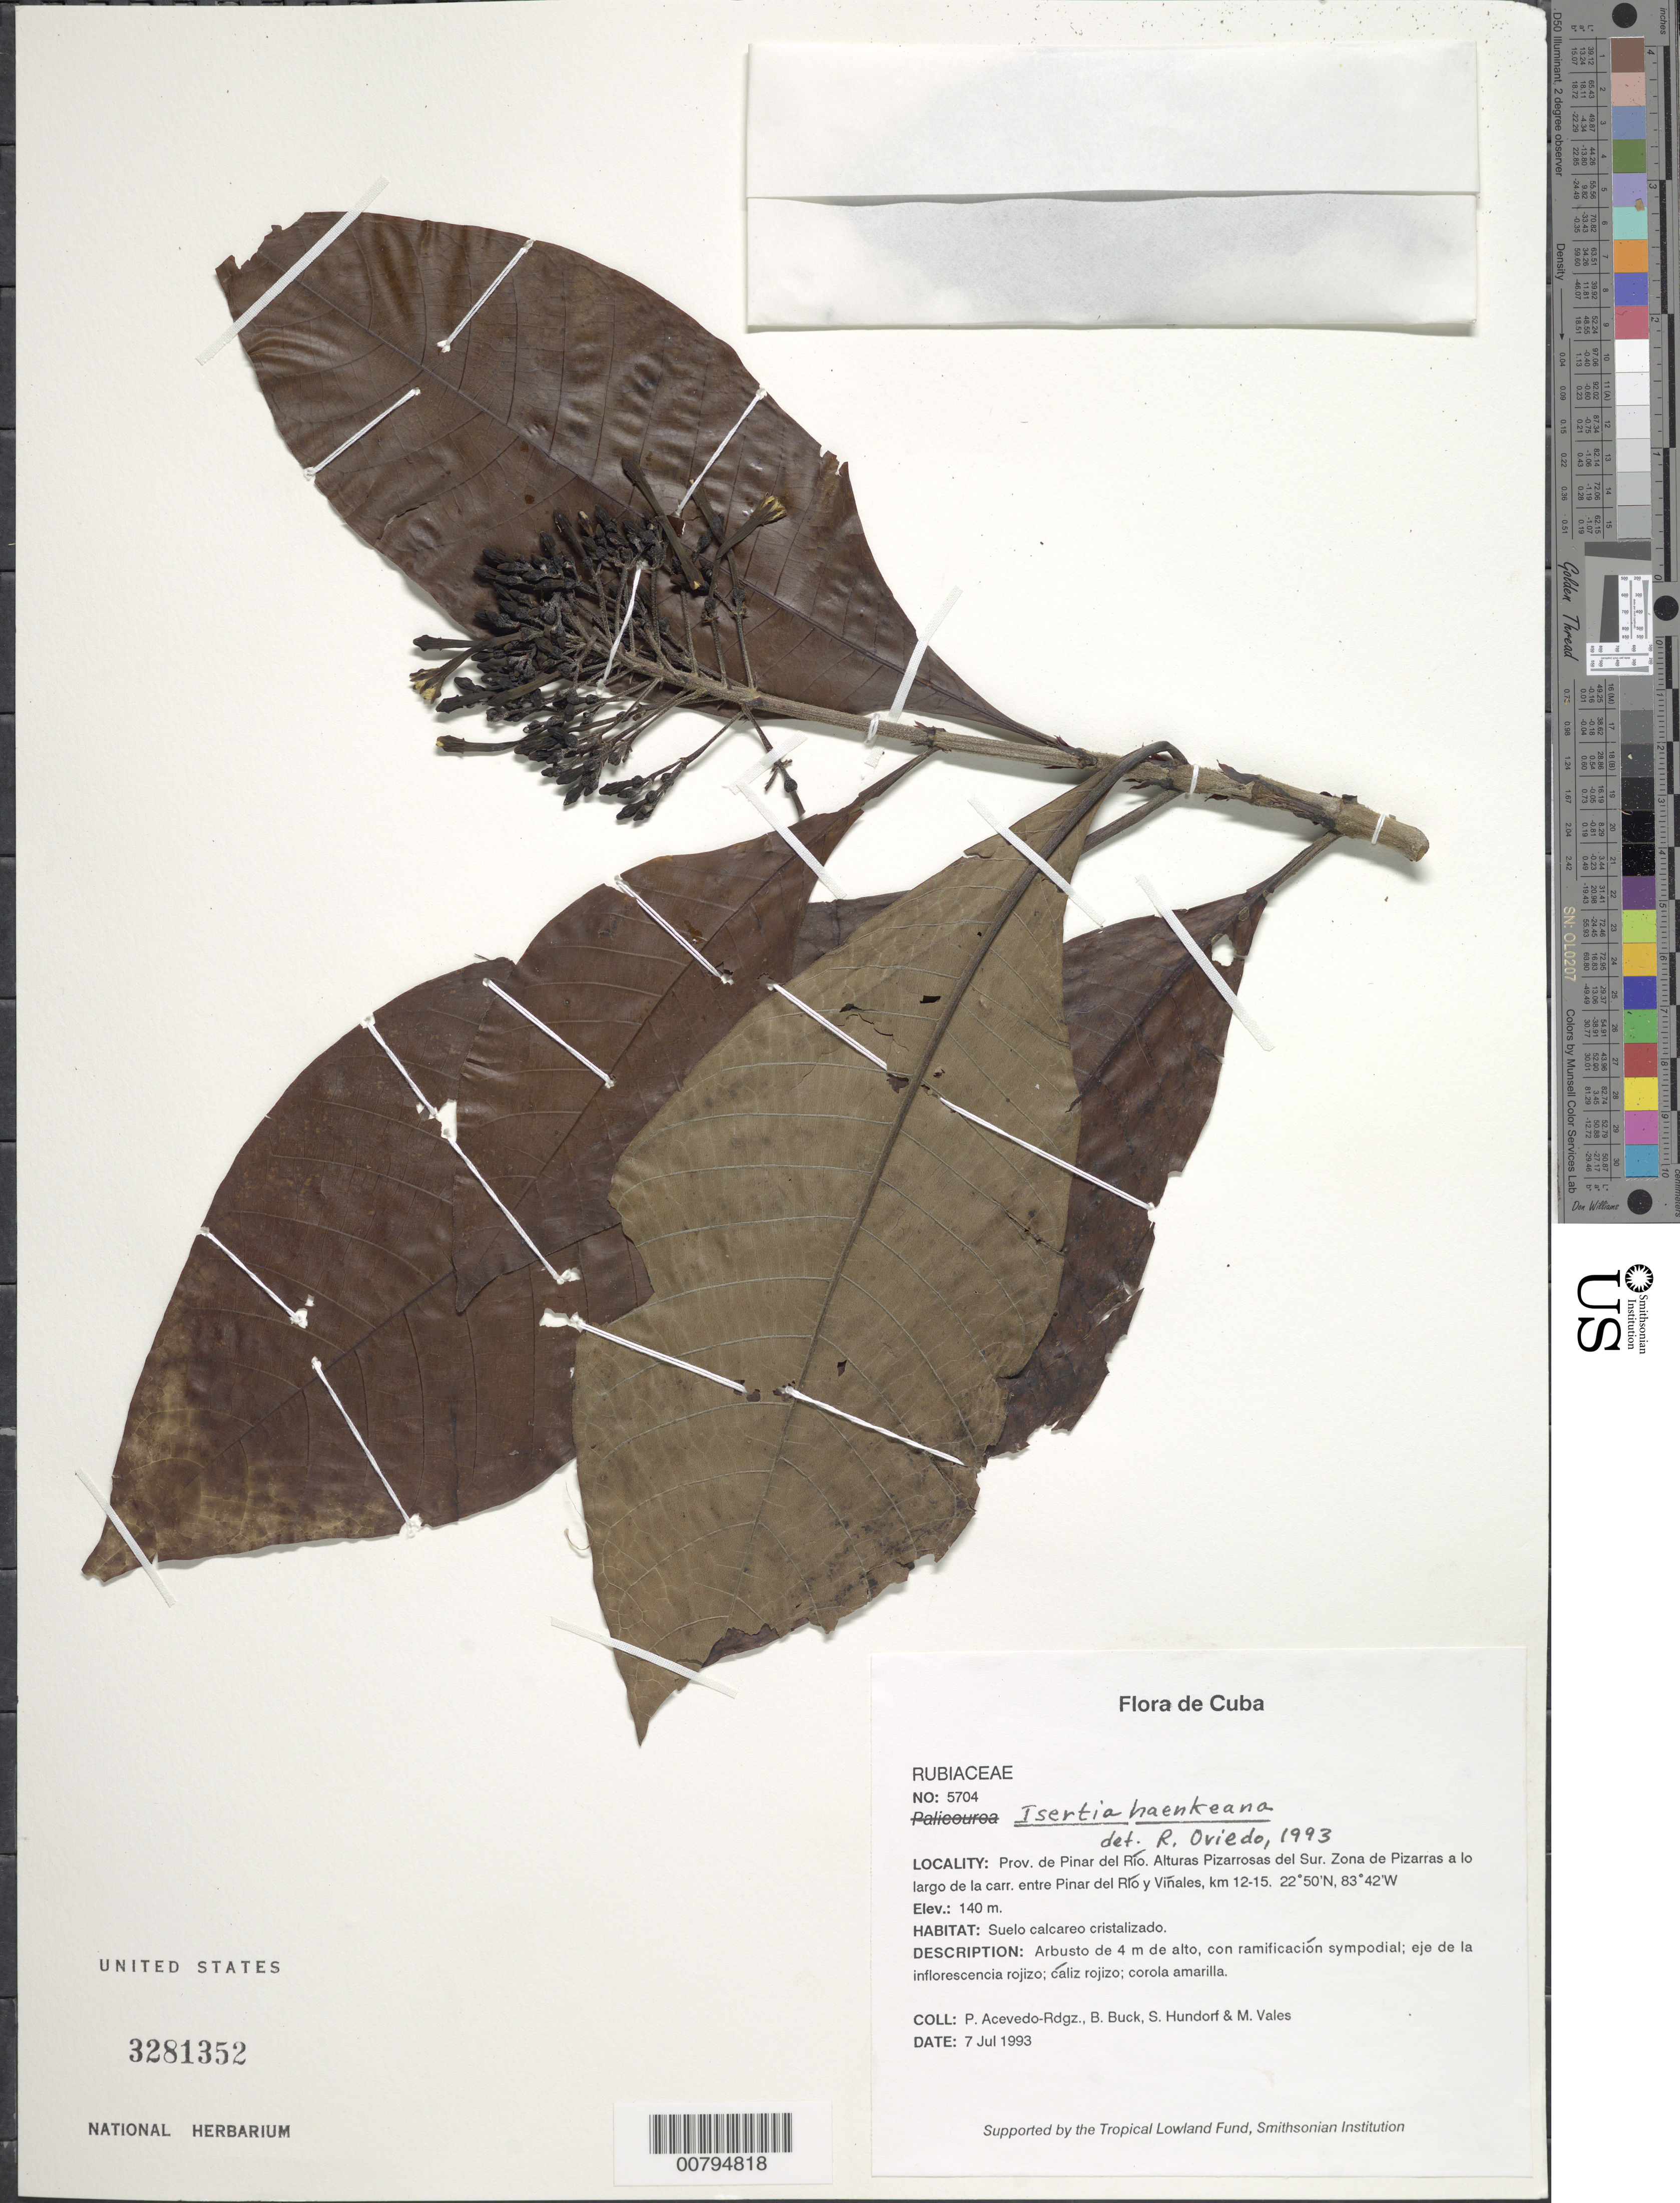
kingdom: Plantae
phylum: Tracheophyta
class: Magnoliopsida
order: Gentianales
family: Rubiaceae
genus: Isertia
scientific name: Isertia haenkeana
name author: DC.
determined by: Oviedo, R., (US), NMNH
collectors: P. Acevedo-Rodr., B. Buck, S. Hundorf & M. Vales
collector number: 5704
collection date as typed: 07 Jul 1993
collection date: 1993-07-07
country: Cuba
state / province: Pinar del Río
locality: Alturas Pizarrosas del Sur. Zona de Pizarras a lo largo de la carr. entre Pinar del Rio y Vinales, km 12-15.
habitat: Suelo calcareo cristalizado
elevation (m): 140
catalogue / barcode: US 3281352